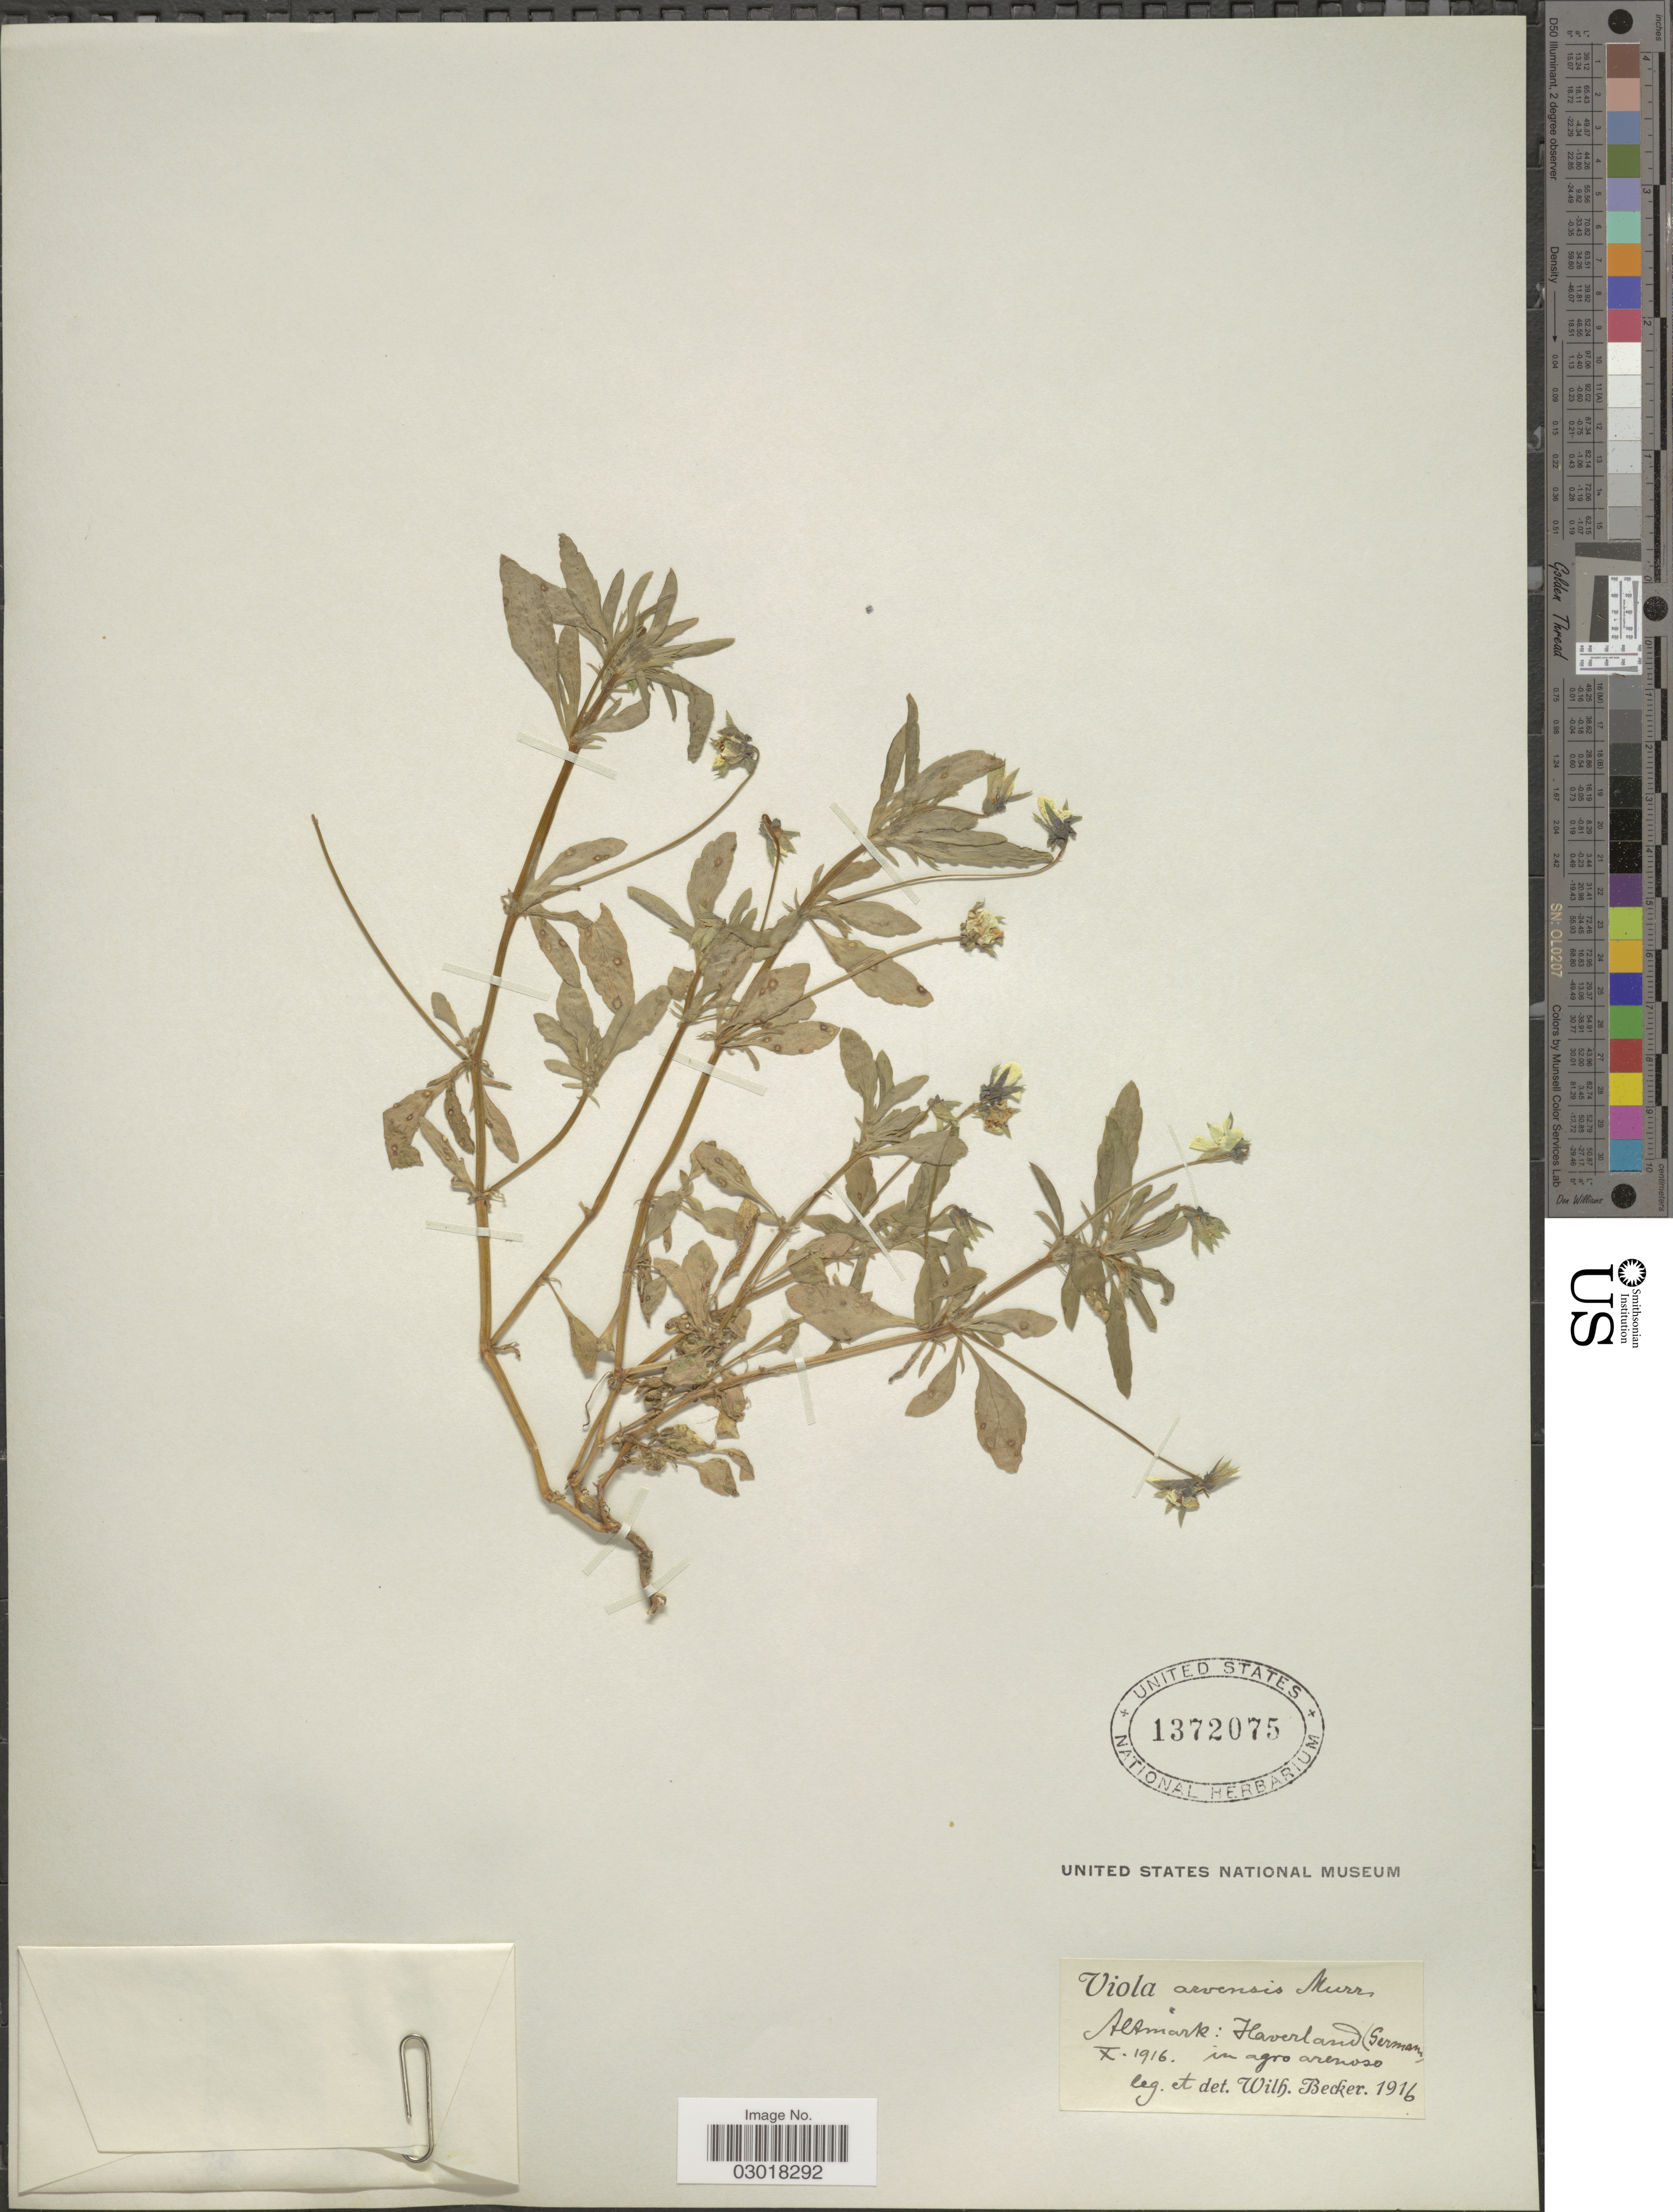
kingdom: Plantae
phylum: Tracheophyta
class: Magnoliopsida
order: Malpighiales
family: Violaceae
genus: Viola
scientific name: Viola arvensis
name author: Murray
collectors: W. Becker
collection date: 1916-10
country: Germany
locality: Altmark: Haverland, in agro arenoso.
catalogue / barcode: US 1372075